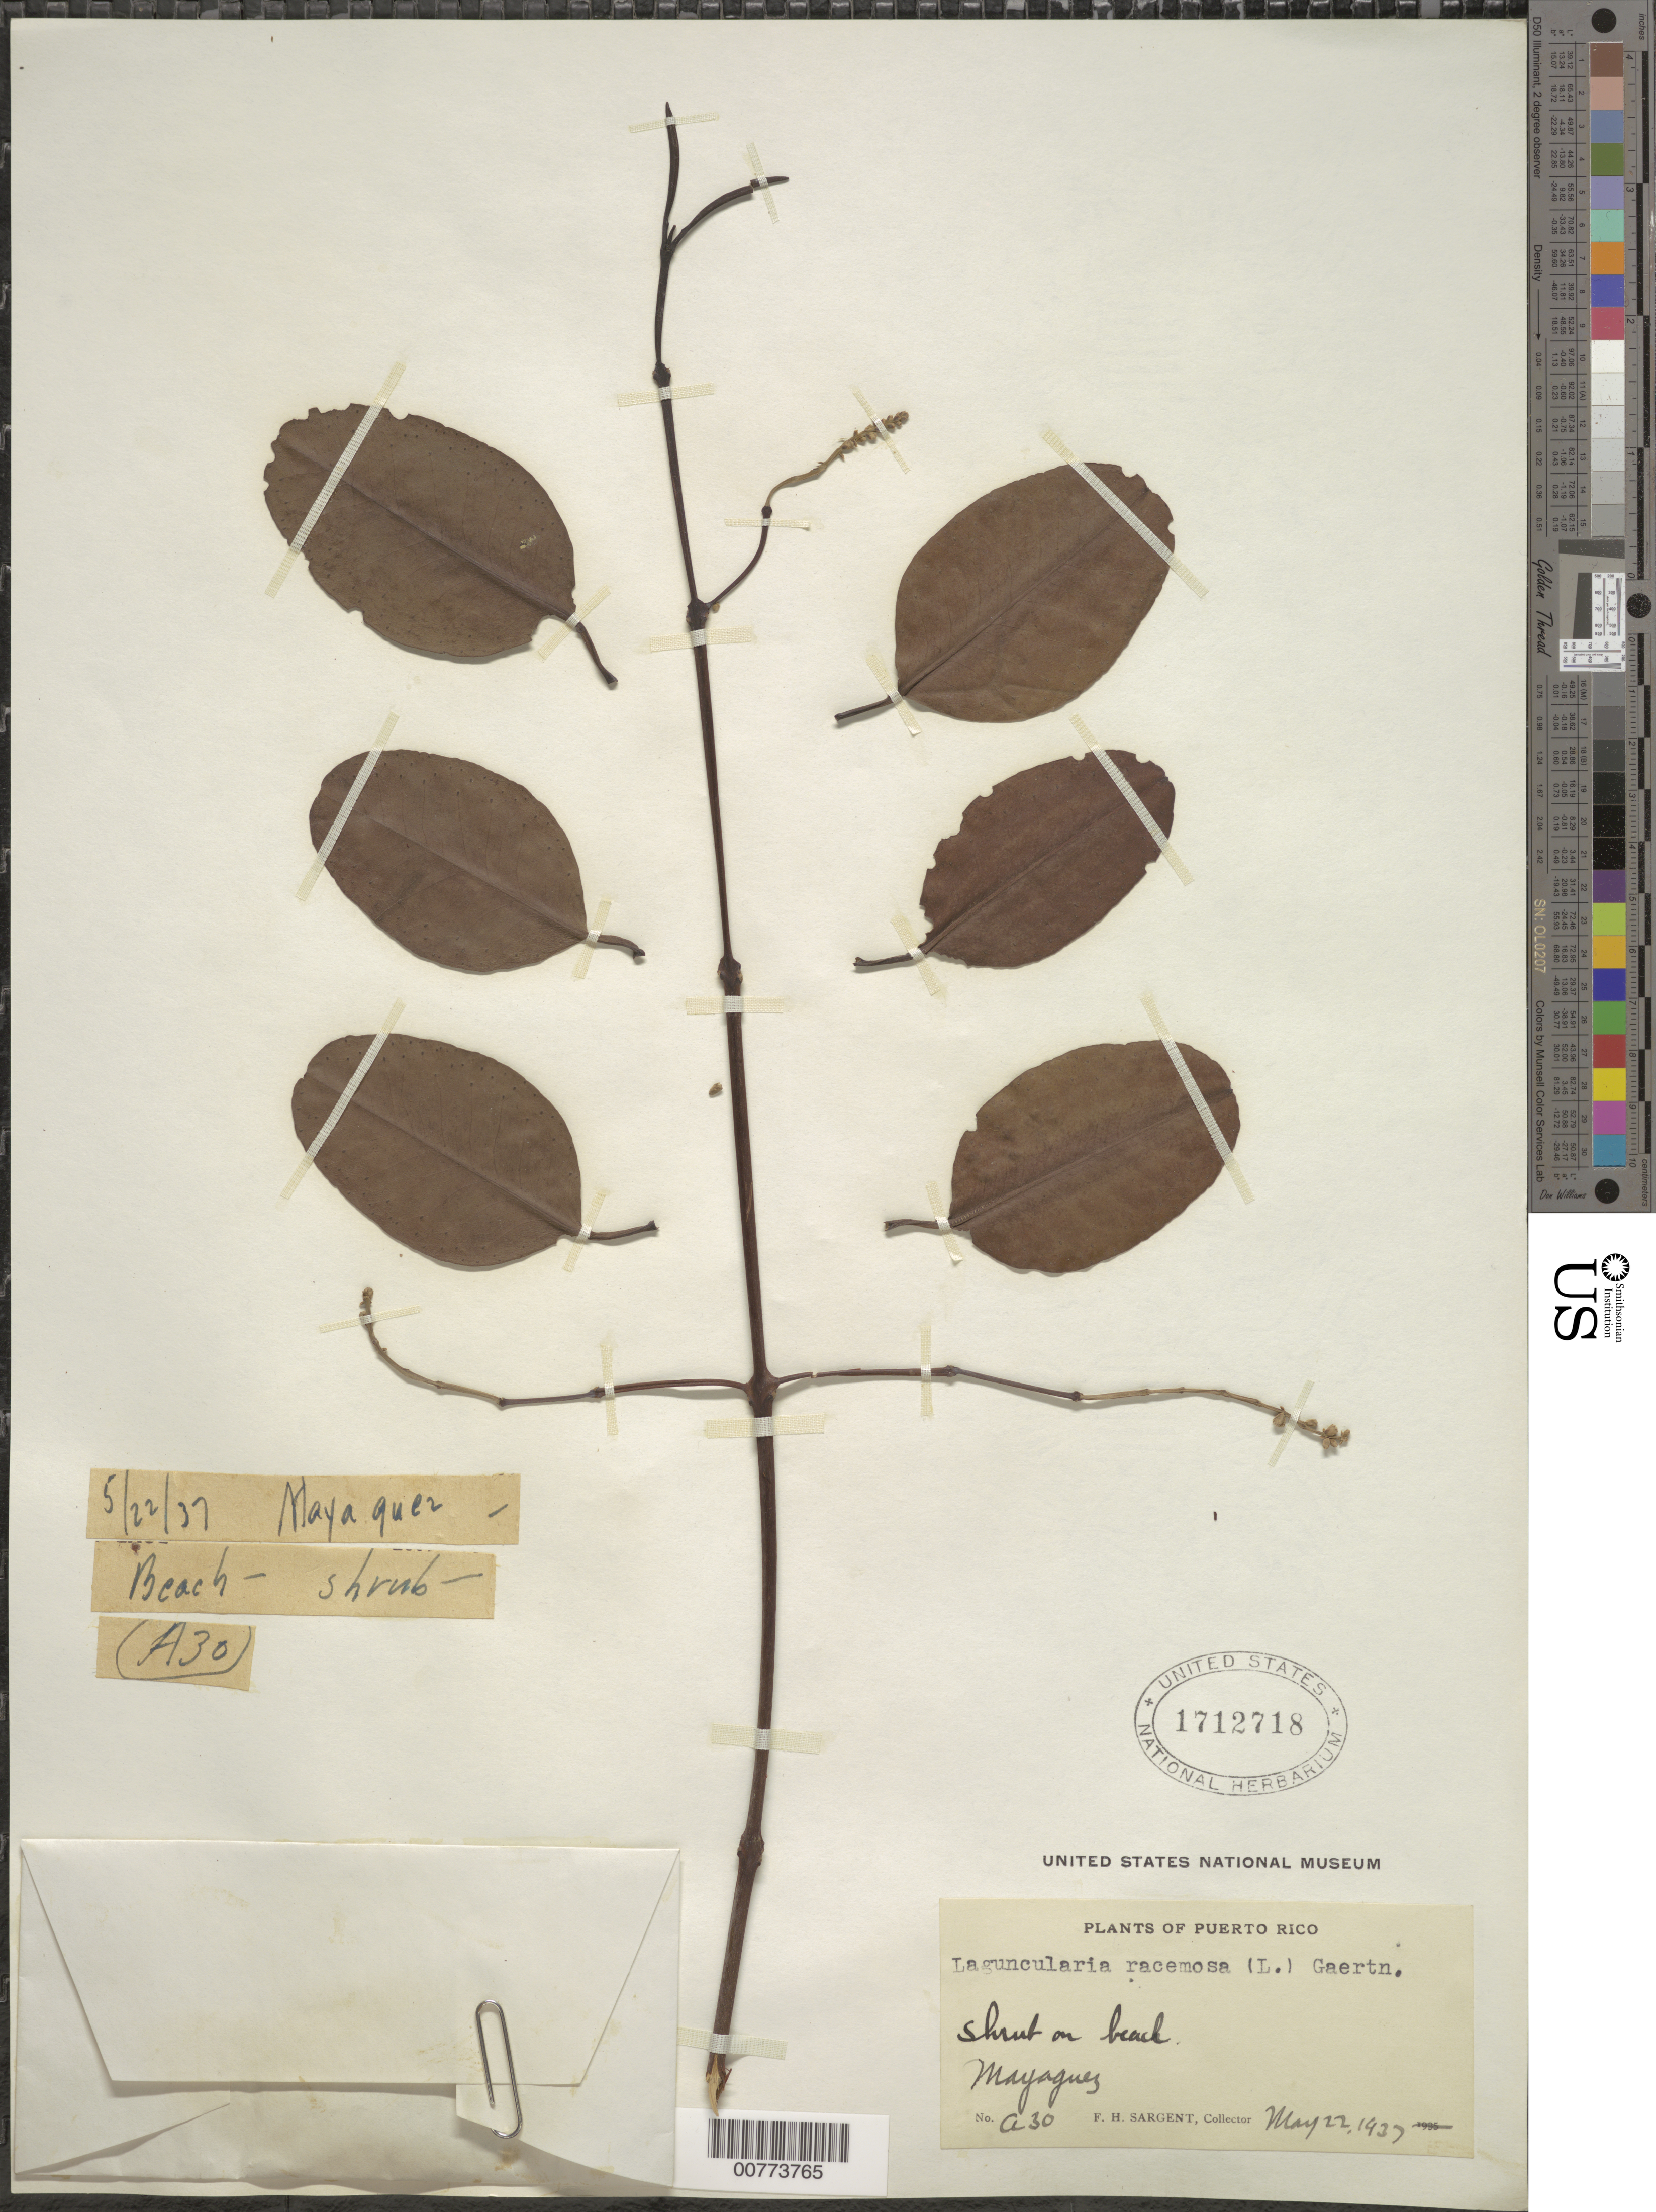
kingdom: Plantae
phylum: Tracheophyta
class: Magnoliopsida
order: Myrtales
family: Combretaceae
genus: Laguncularia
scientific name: Laguncularia racemosa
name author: (L.) C.F. Gaertn.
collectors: F. H. Sargent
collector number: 30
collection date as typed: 22 May 1937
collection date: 1937-05-22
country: Puerto Rico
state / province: Mayagüez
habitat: Beach.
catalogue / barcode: US 1712718